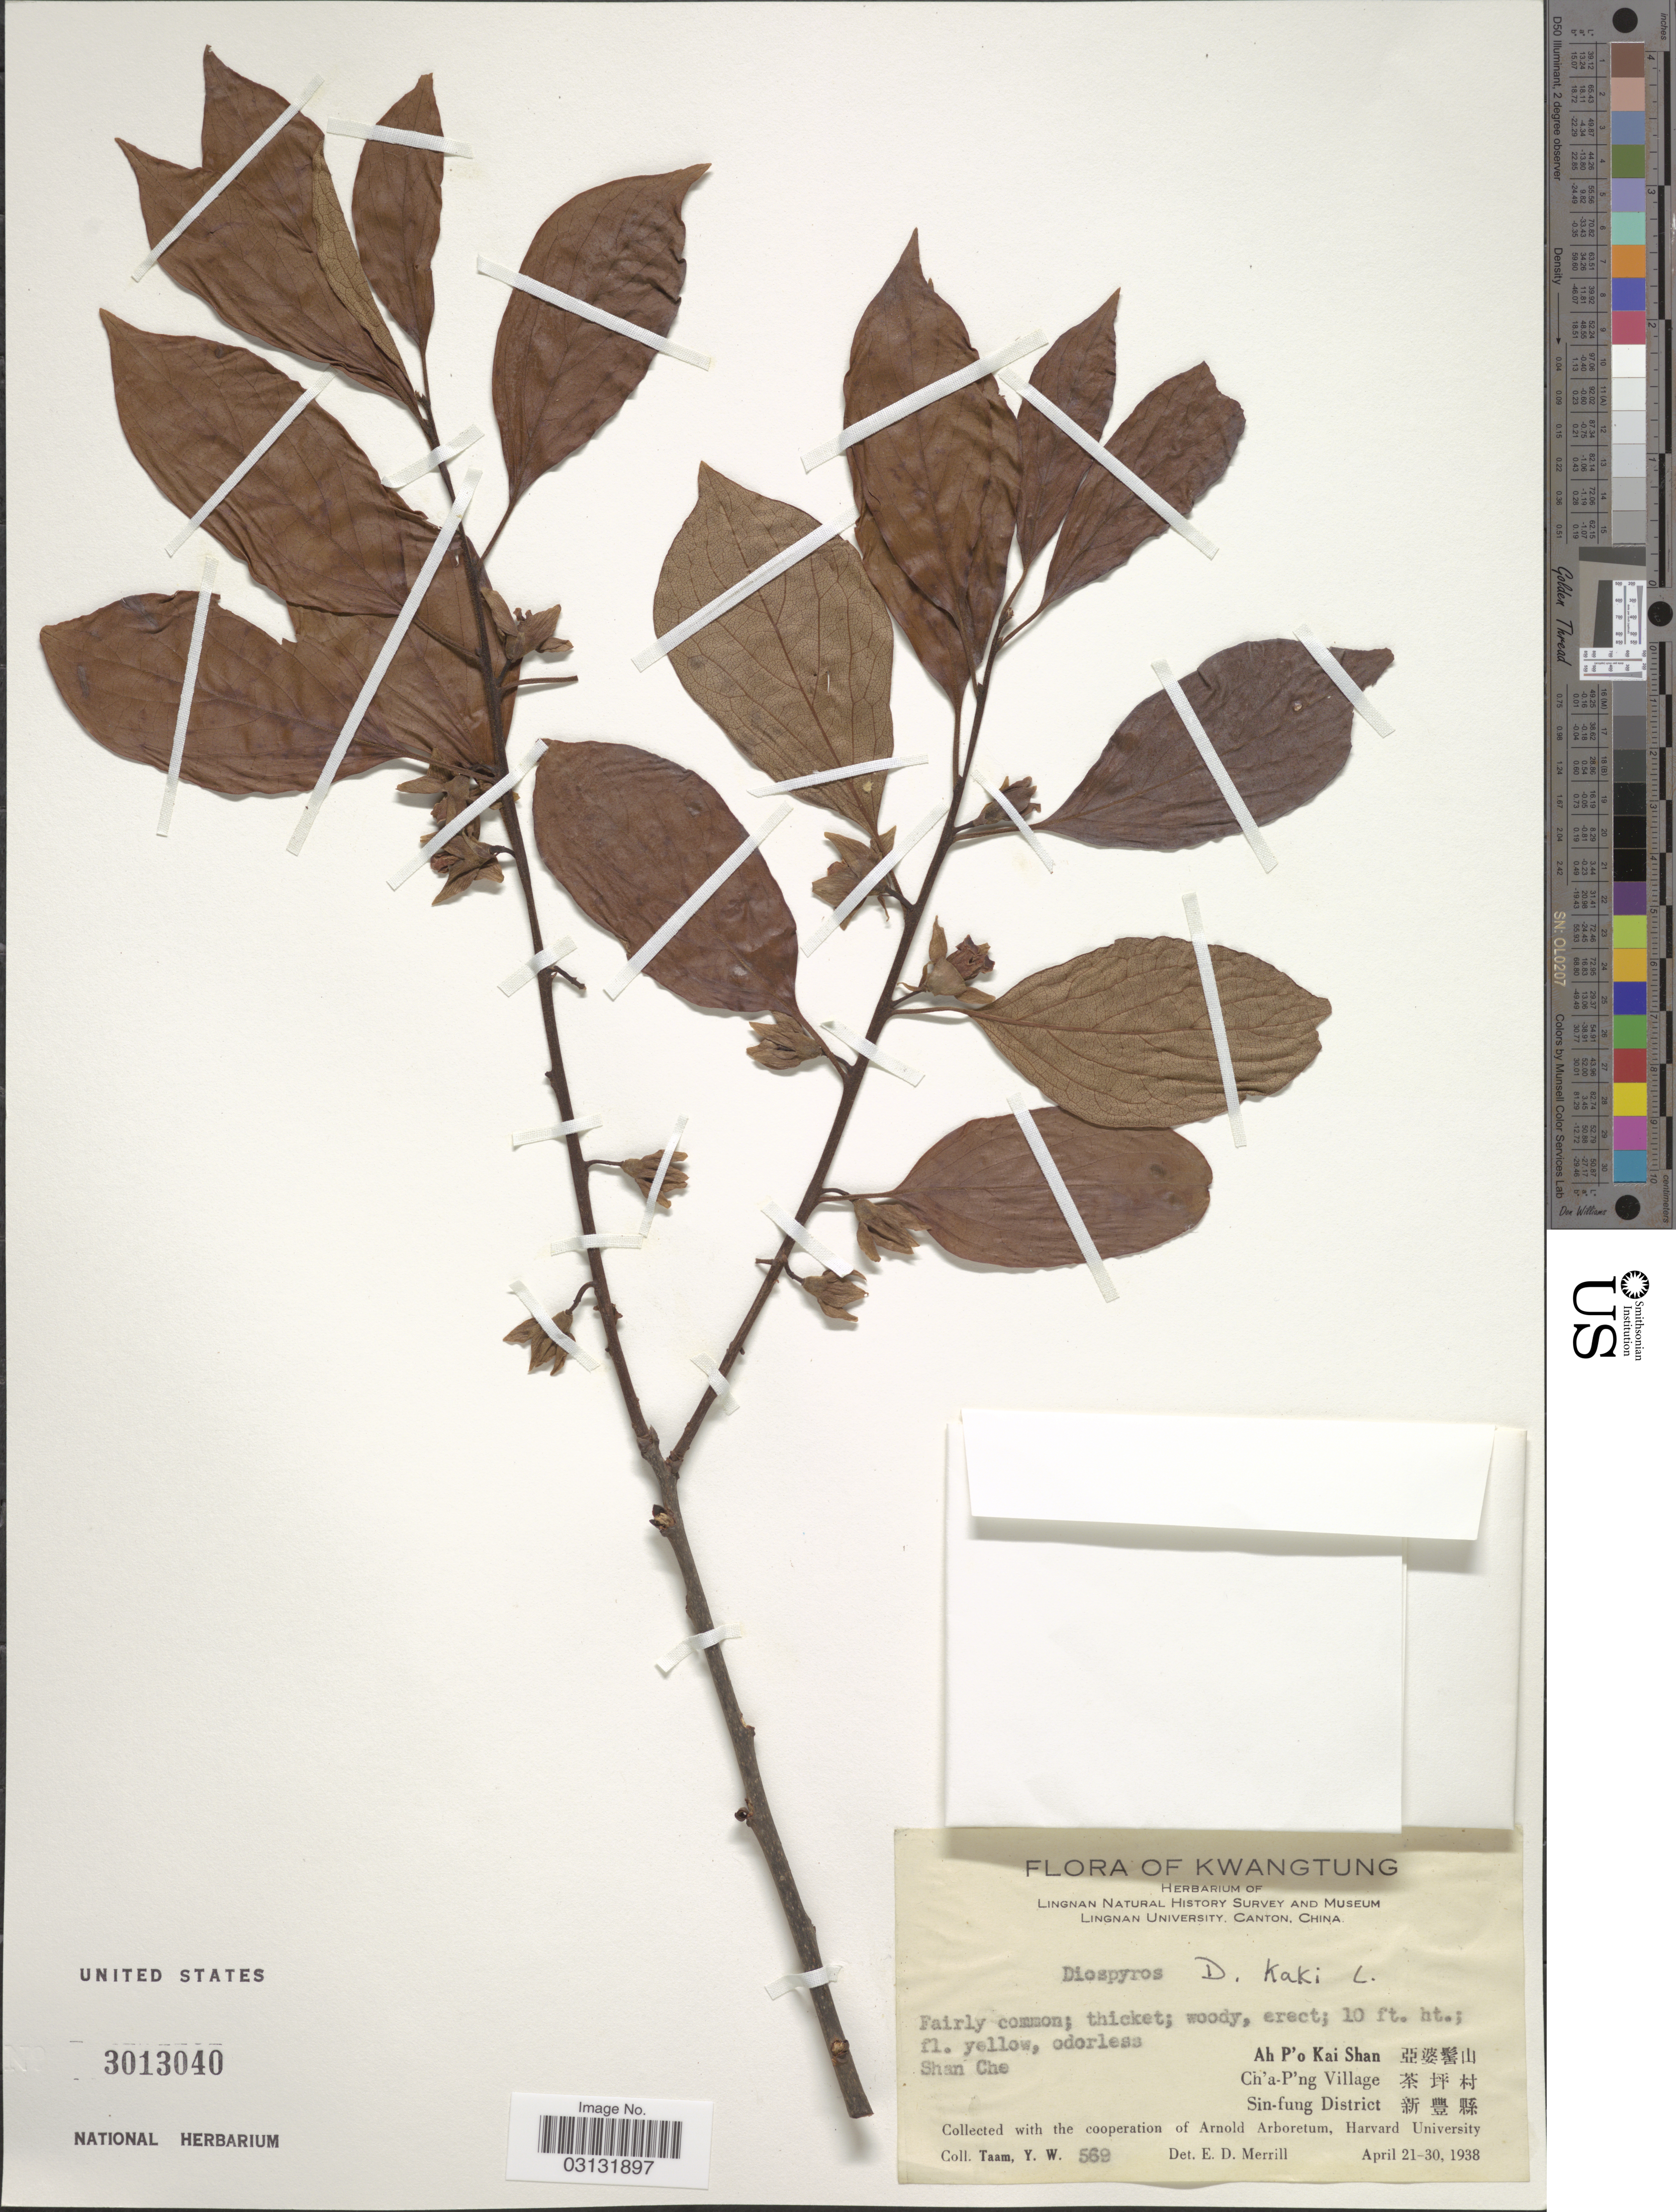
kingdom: Plantae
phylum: Tracheophyta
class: Magnoliopsida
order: Ericales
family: Ebenaceae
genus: Diospyros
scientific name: Diospyros kaki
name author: Thunb.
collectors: Y. W. Taam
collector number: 569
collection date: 1938-04-21/1938-04-30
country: China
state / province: Guangdong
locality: Kwangtung. Shan Che. Ah P'o Kai Shan. Ch'a-P'ng Village. Sin-fung District.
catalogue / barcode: US 3013040